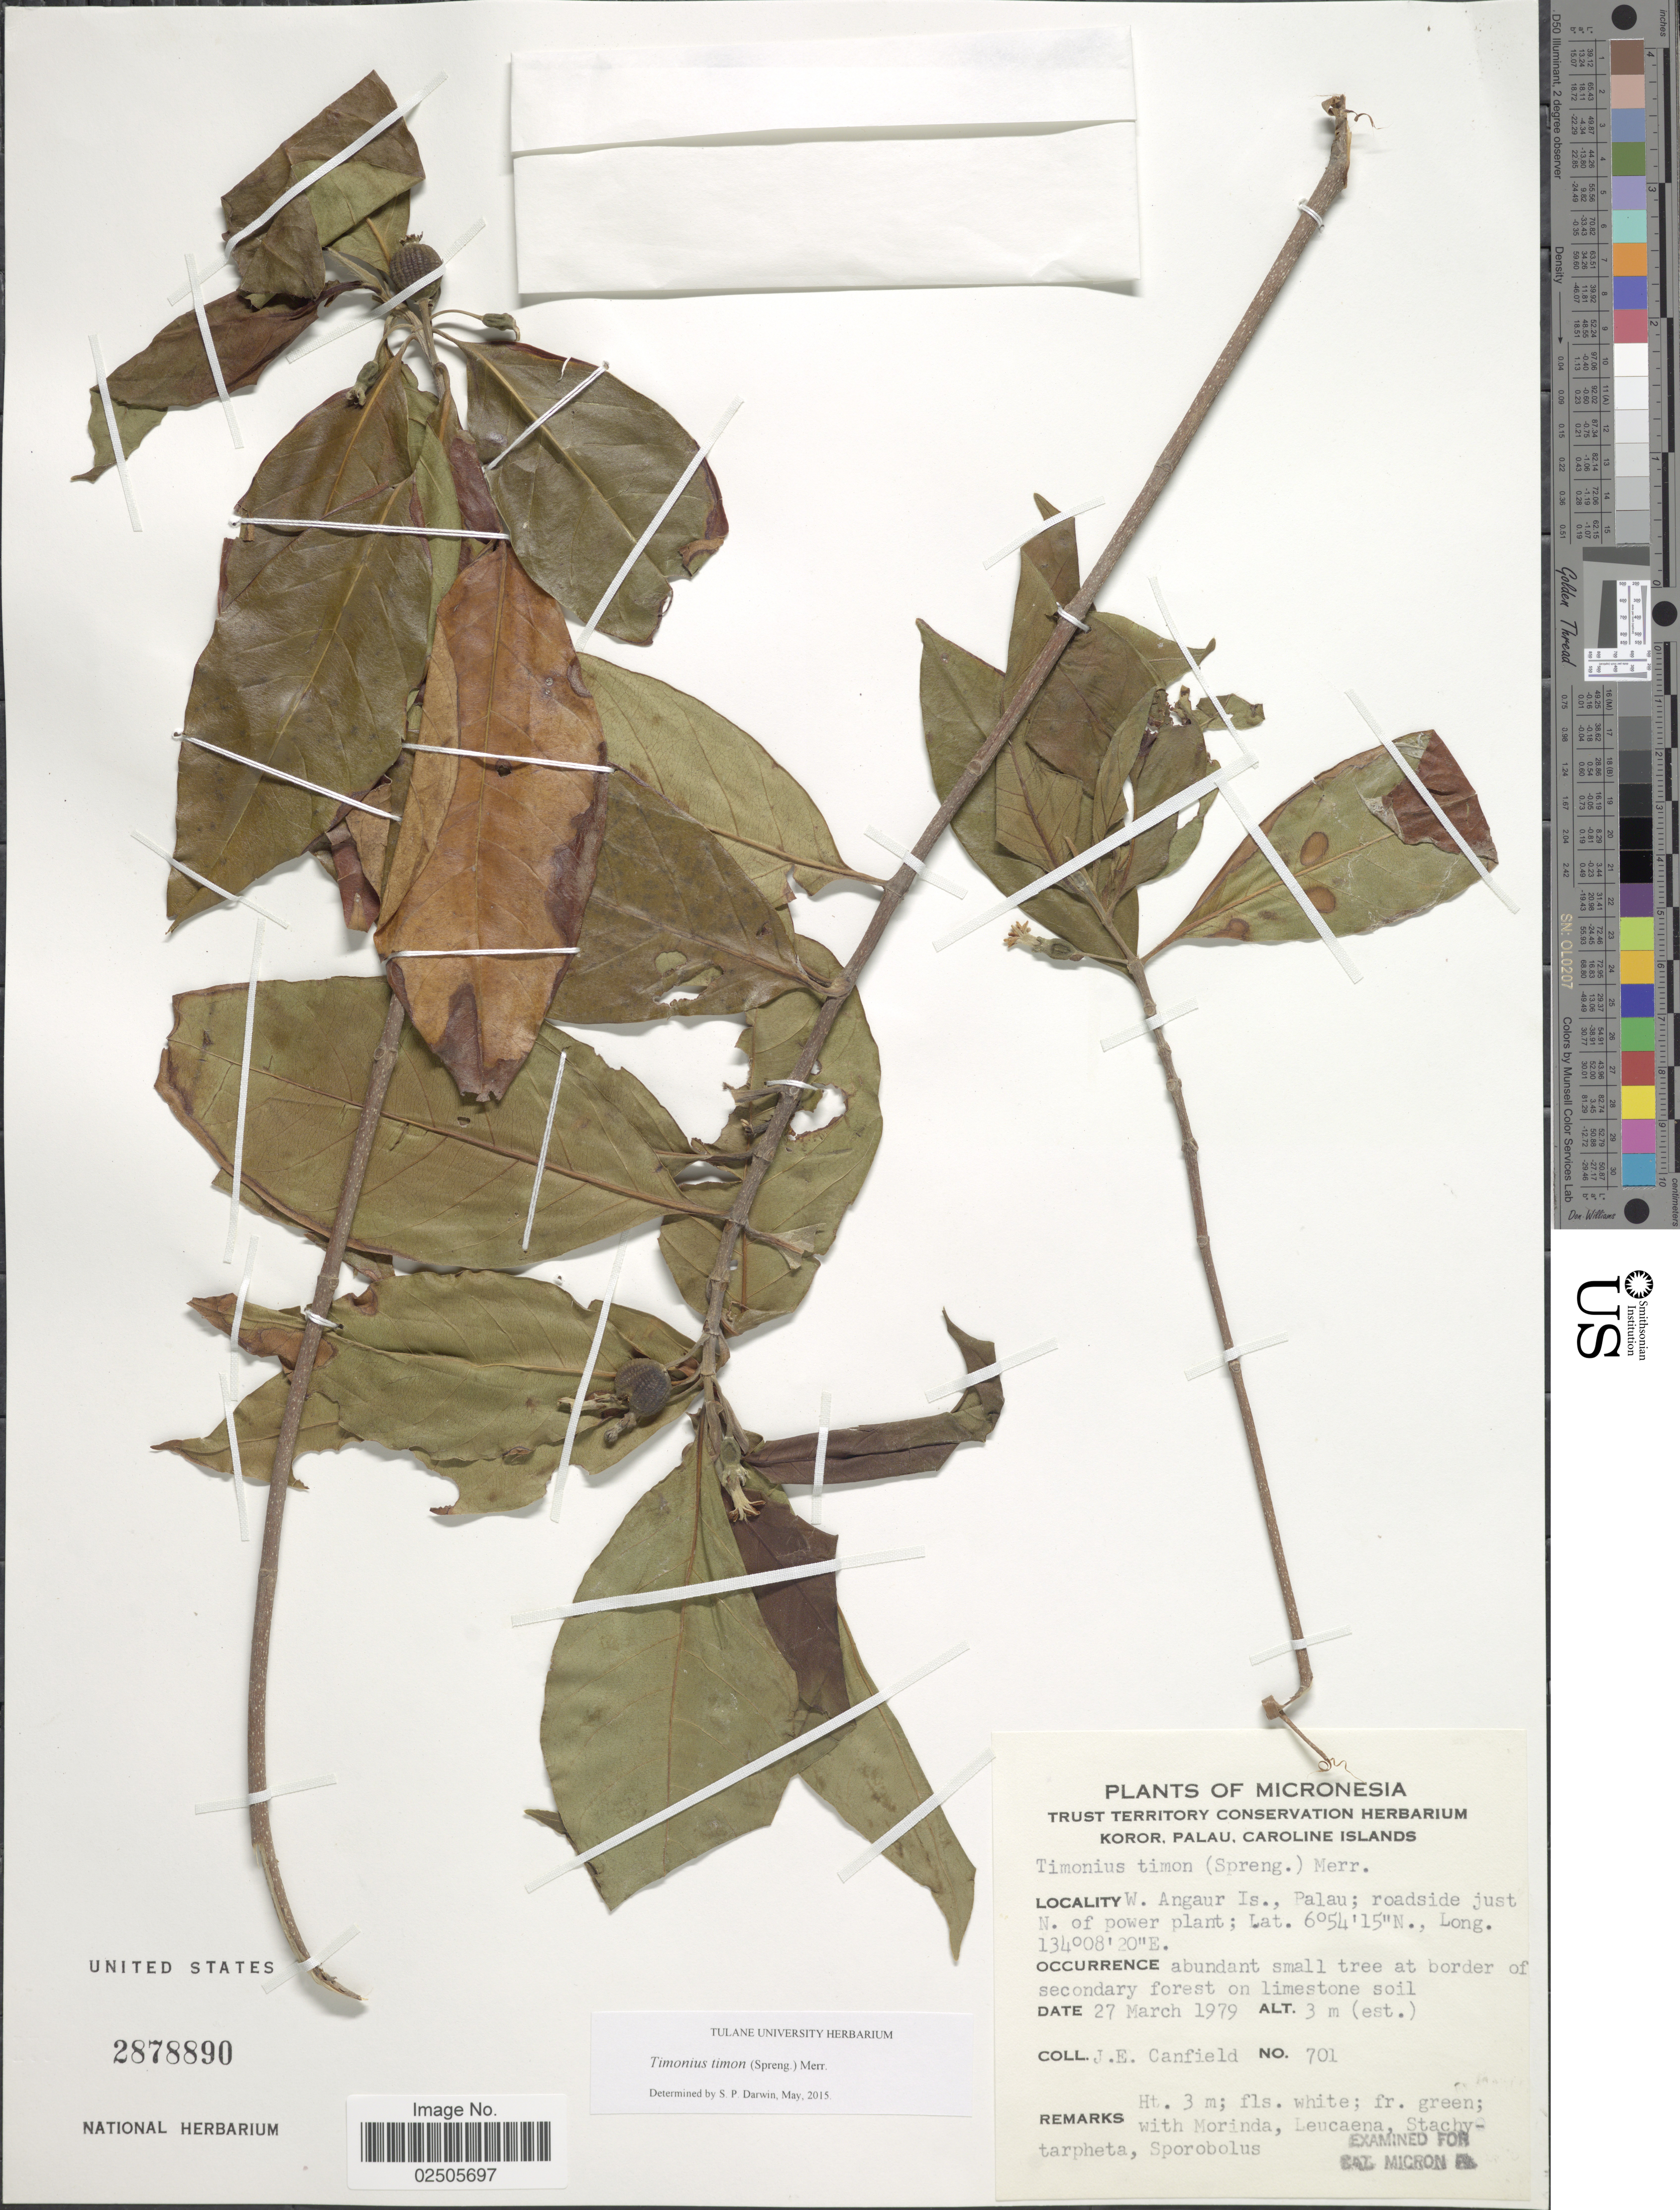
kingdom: Plantae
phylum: Tracheophyta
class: Magnoliopsida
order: Gentianales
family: Rubiaceae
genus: Timonius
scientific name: Timonius timon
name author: (Spreng.) Merr.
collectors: J. E. Canfield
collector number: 701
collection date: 1979-03-27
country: Palau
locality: Micronesia, Koror, Palau, Caroline Islands, W. Angaur Is., Palau; roadside just N. of power plant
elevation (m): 3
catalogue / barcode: US 2878890